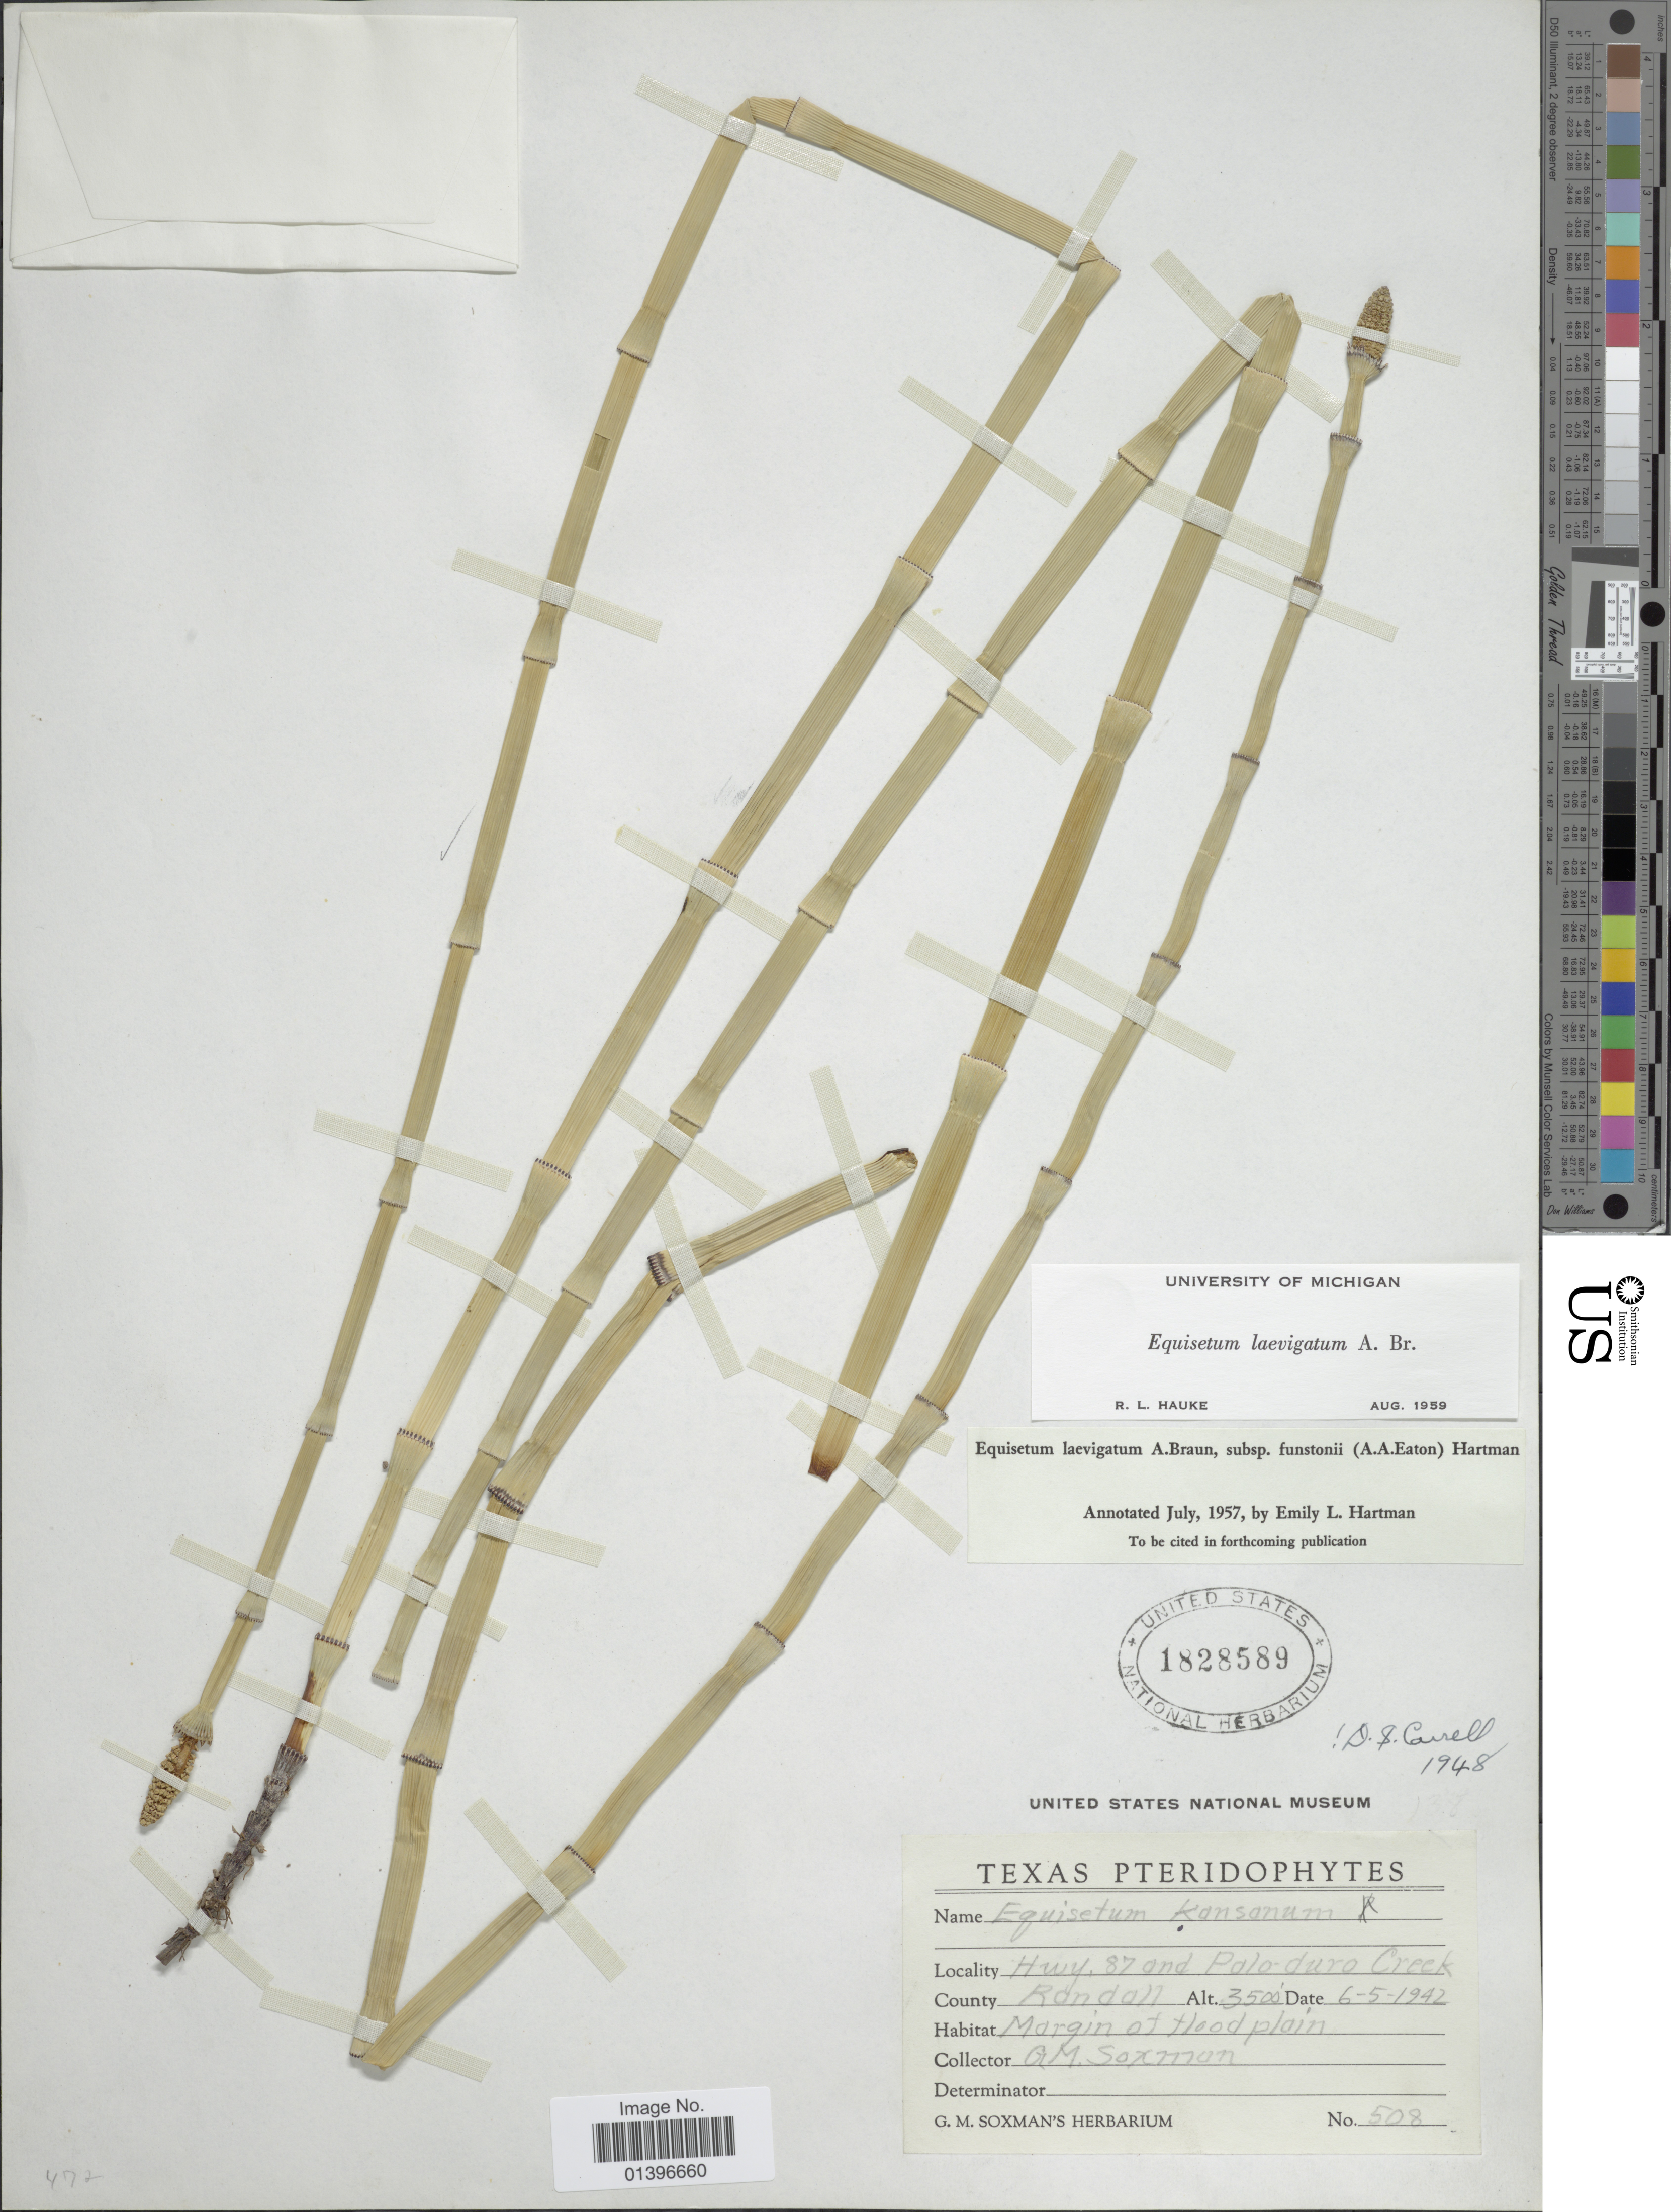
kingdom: Plantae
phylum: Tracheophyta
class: Polypodiopsida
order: Equisetales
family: Equisetaceae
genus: Equisetum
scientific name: Equisetum laevigatum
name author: A. Braun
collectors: G. Soxman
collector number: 508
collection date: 1942-06-05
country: United States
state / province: Texas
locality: Hwy. 87 and Polo-duro Creek. County Randell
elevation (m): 1067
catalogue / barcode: US 1828589